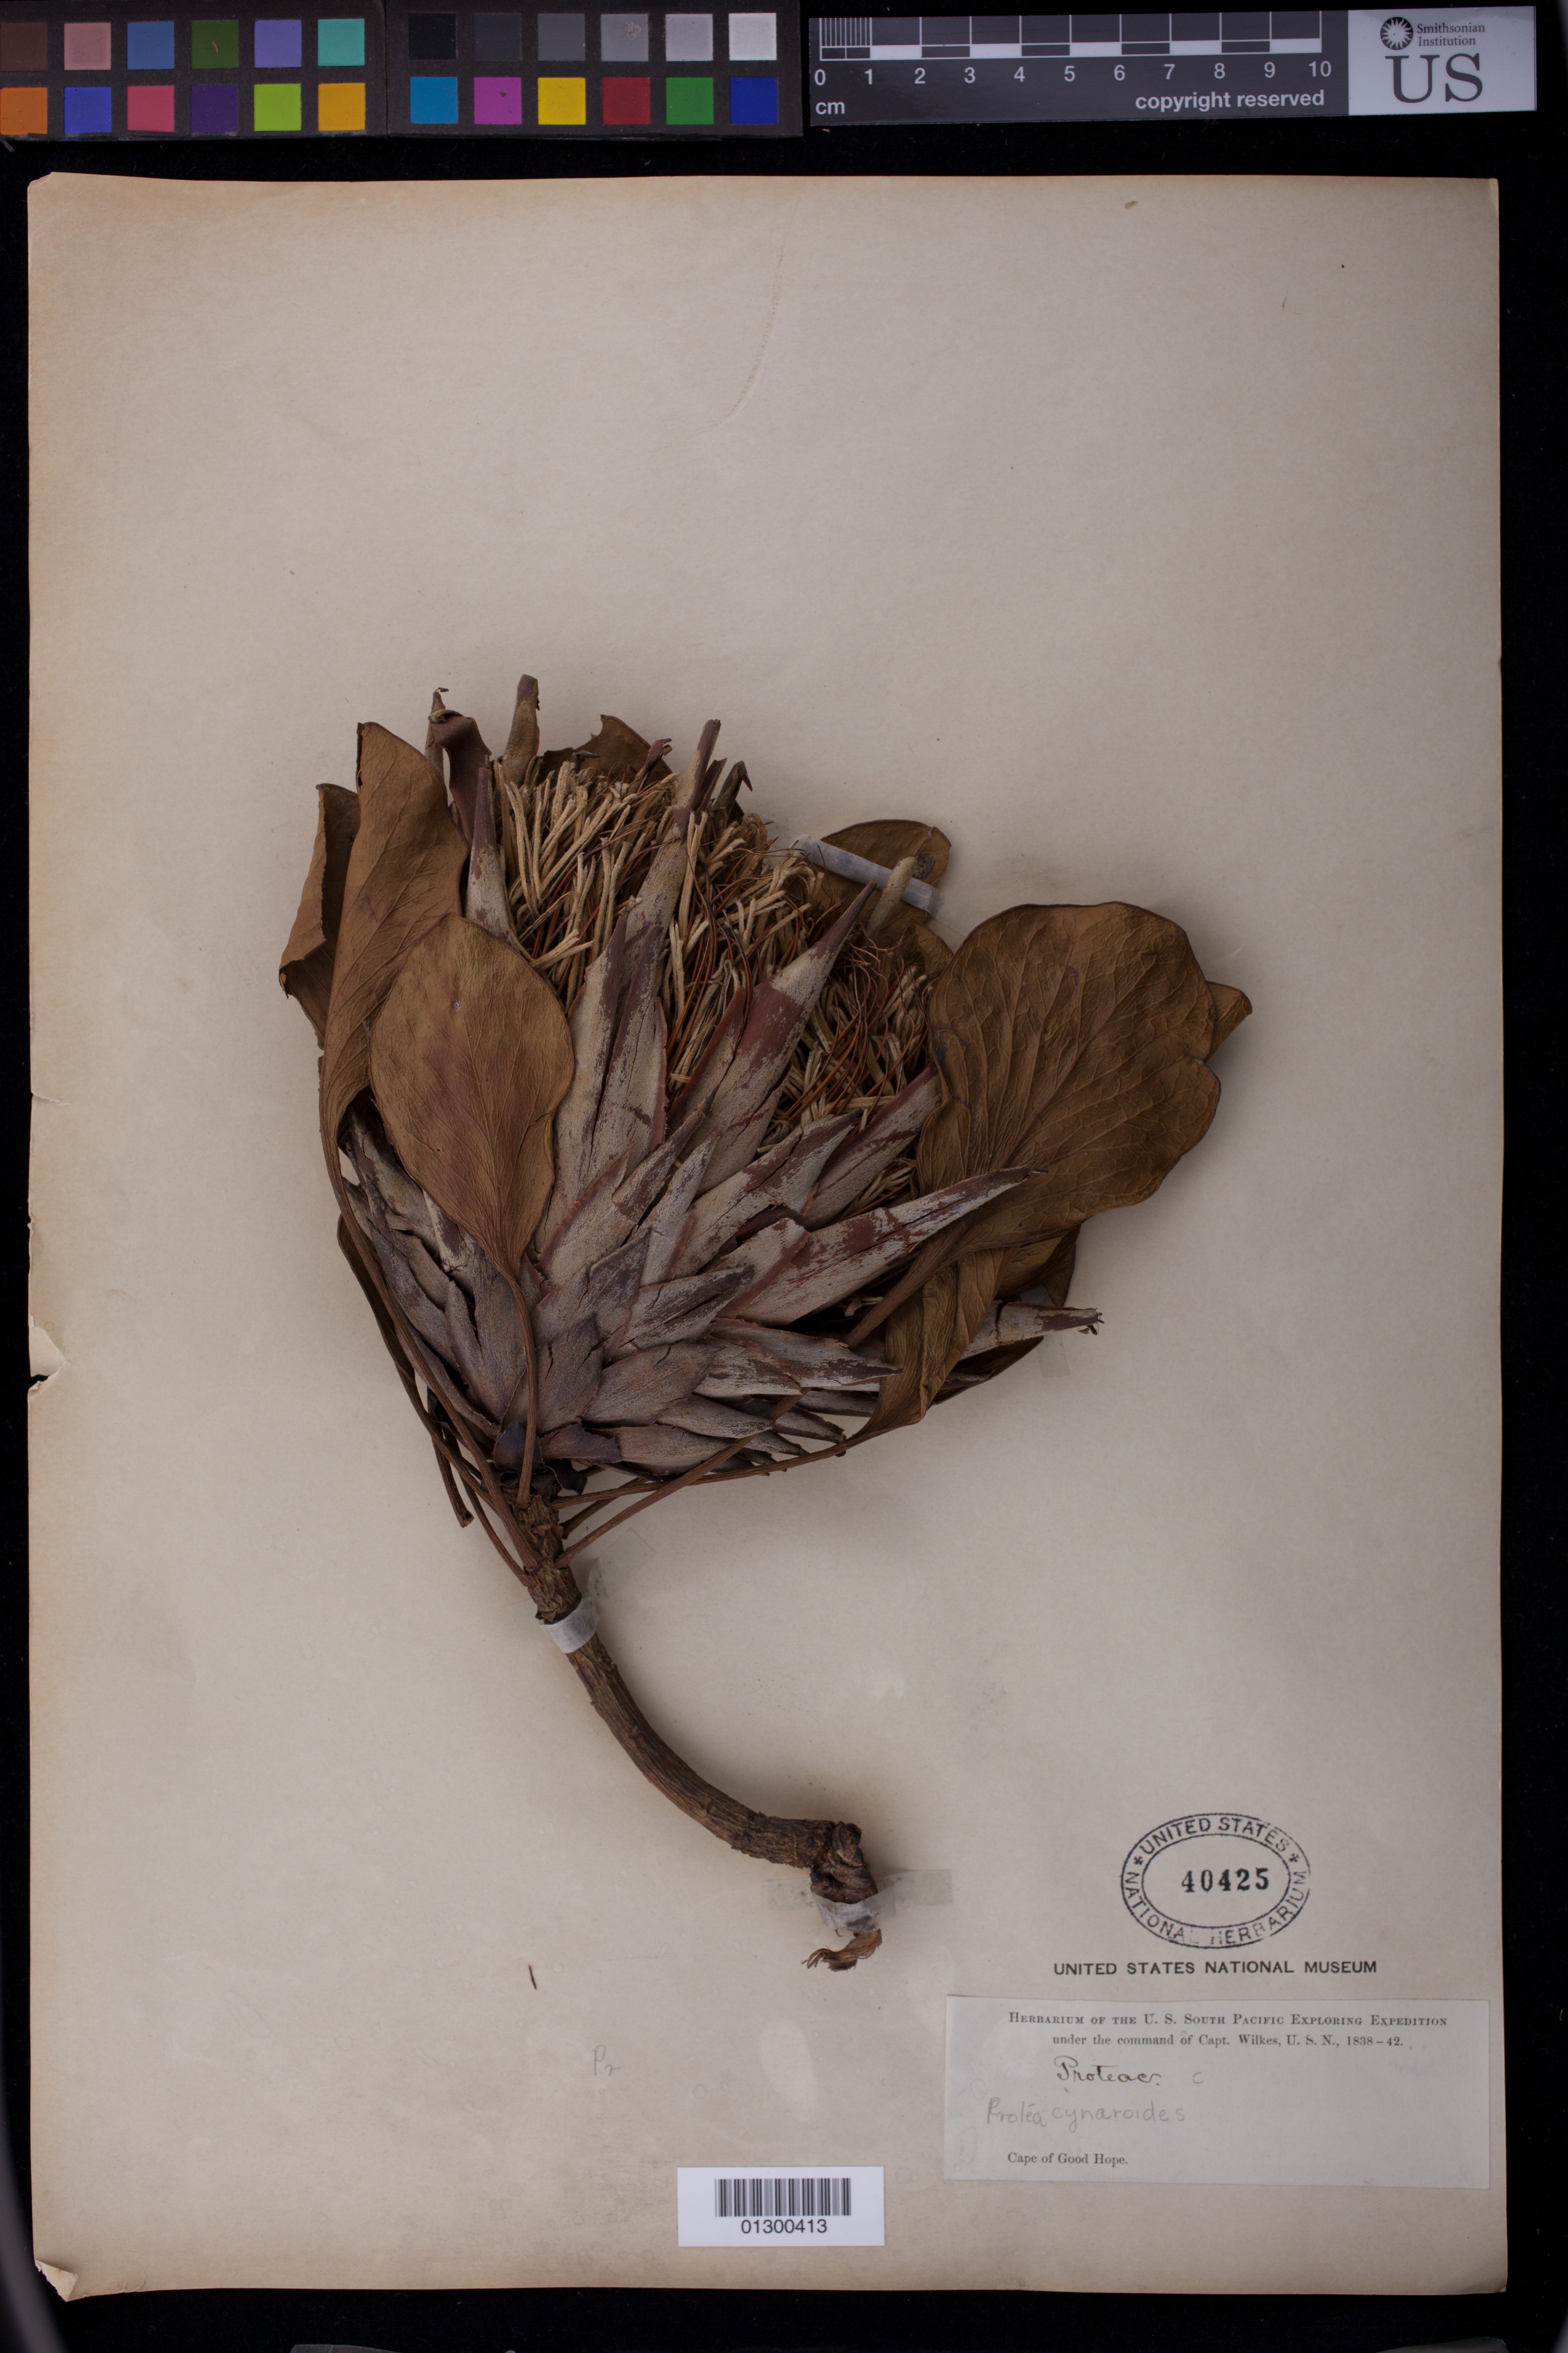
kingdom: Plantae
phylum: Tracheophyta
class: Magnoliopsida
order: Proteales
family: Proteaceae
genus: Protea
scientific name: Protea cynaroides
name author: L.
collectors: Wilkes Explor. Exped.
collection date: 1838/1842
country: South Africa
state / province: Western Cape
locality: Cape of Good Hope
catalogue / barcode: US 40425